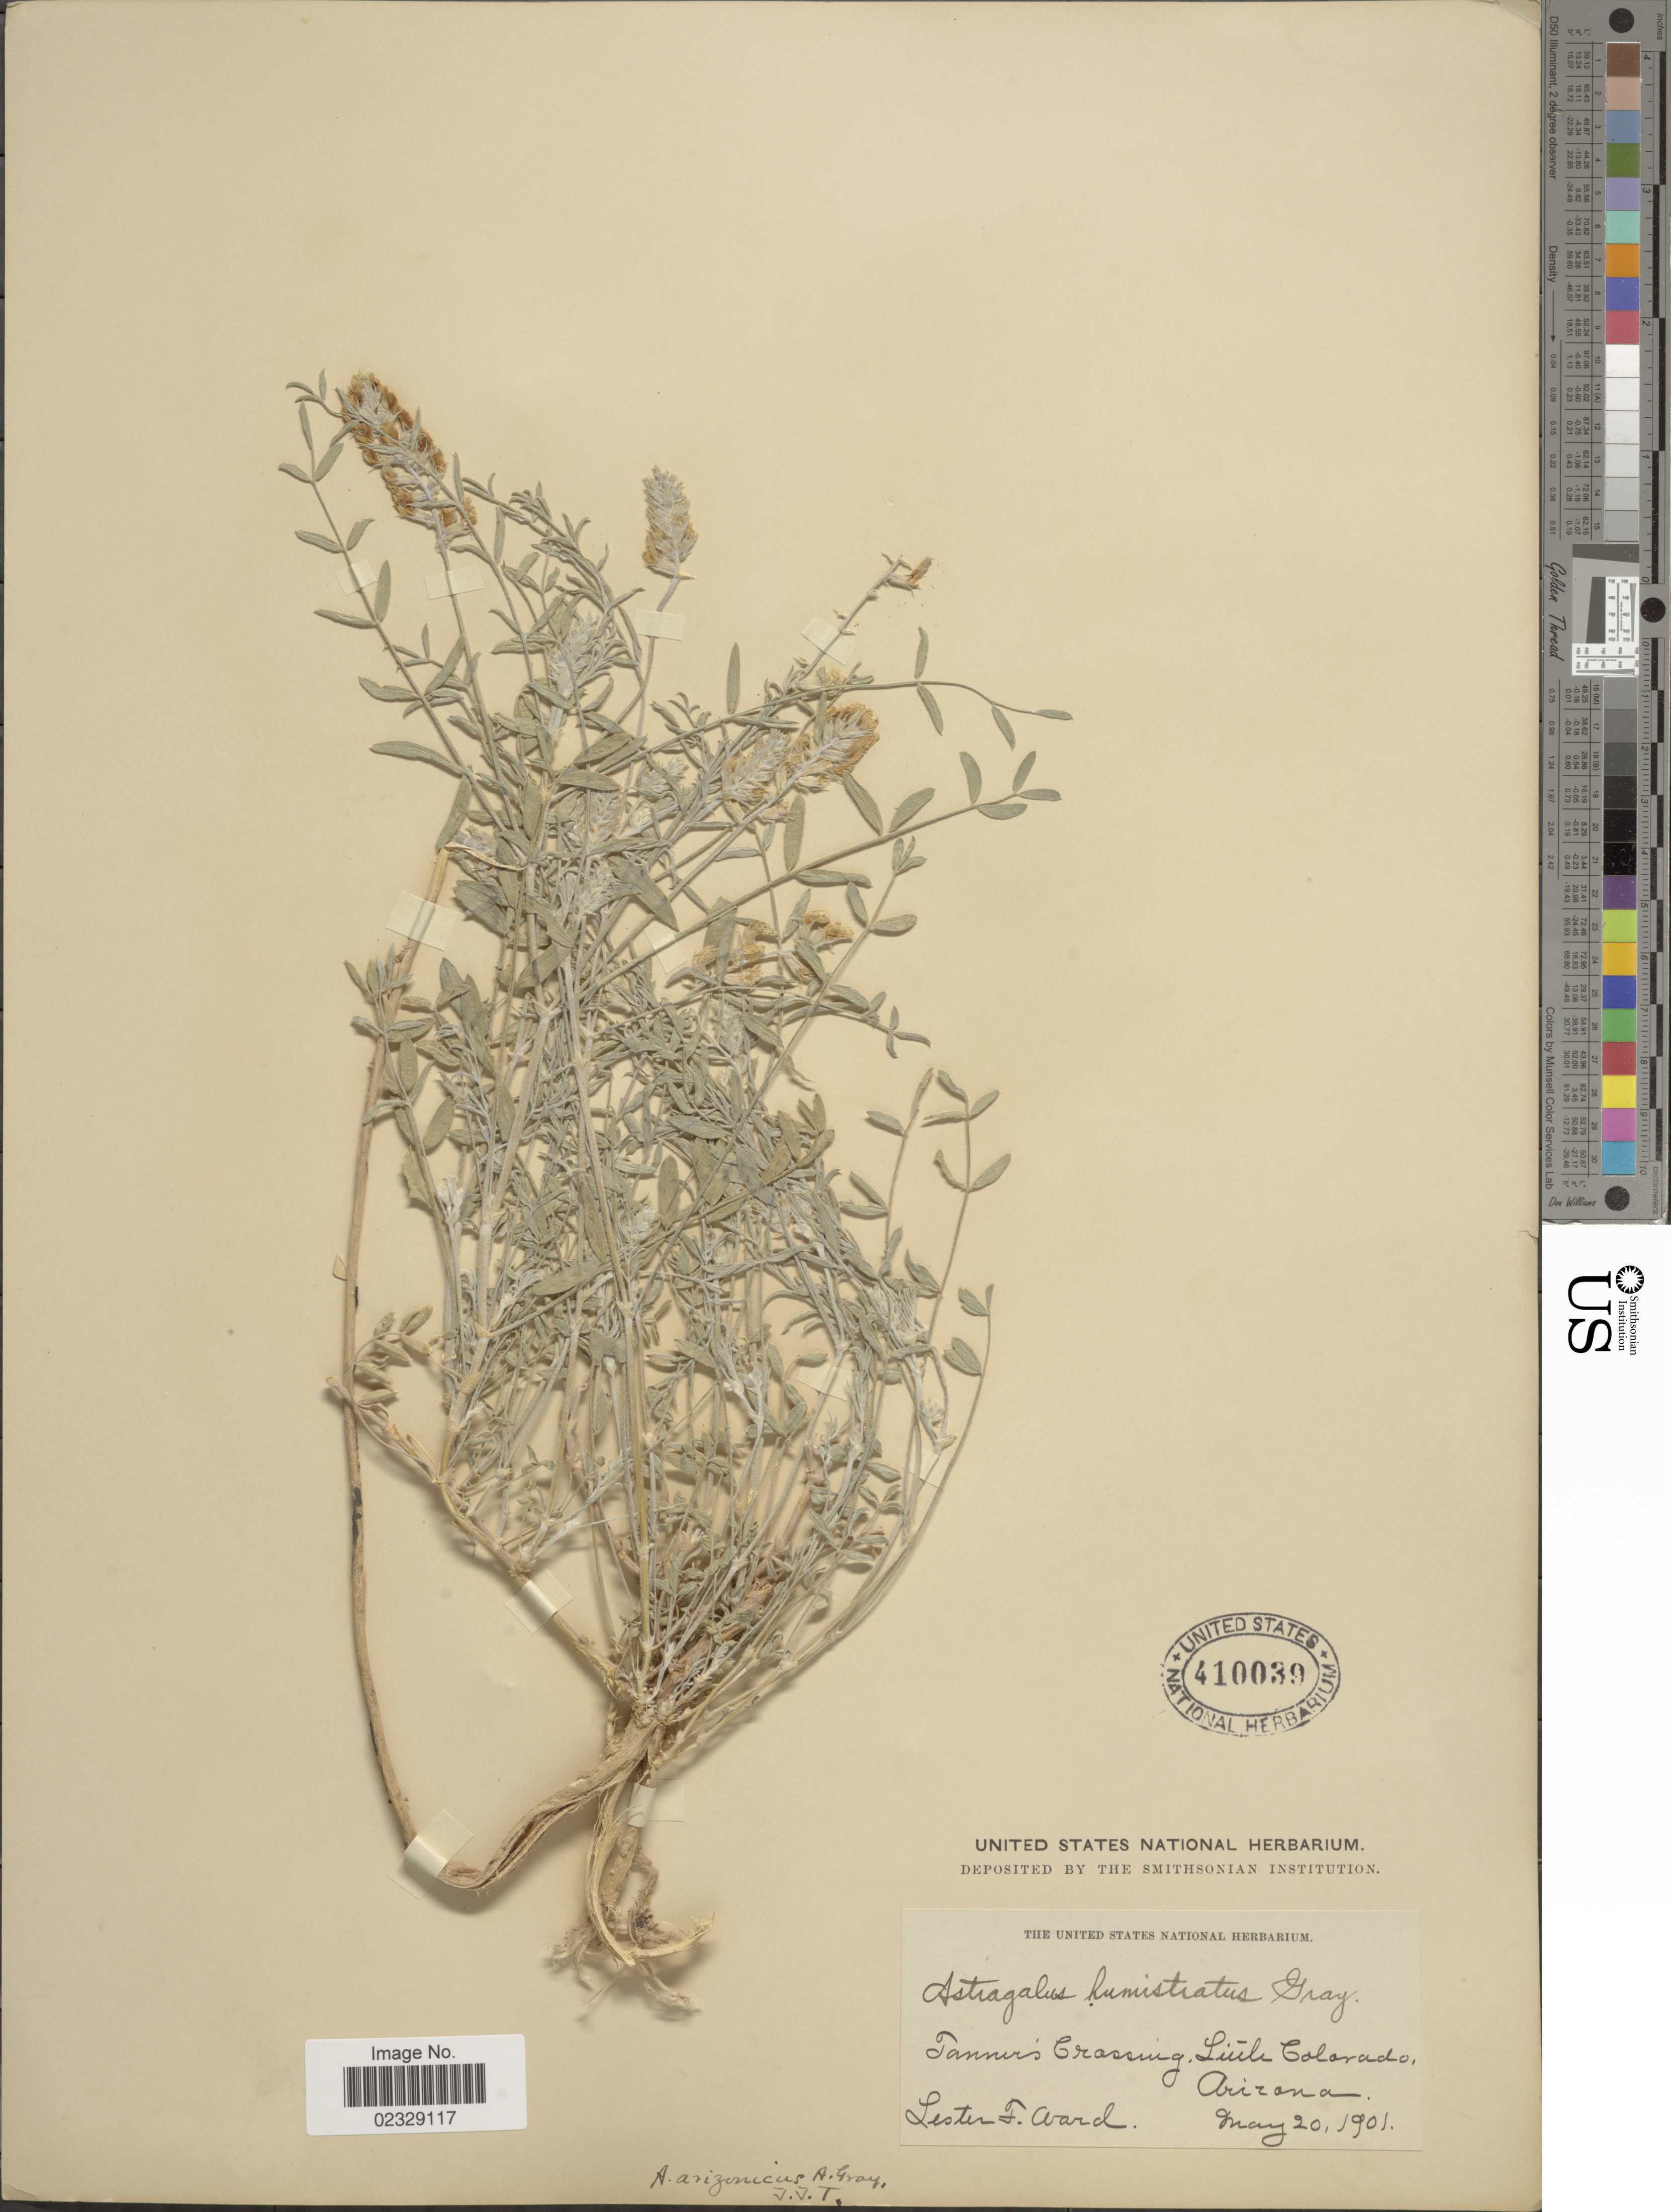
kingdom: Plantae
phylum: Tracheophyta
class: Magnoliopsida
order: Fabales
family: Fabaceae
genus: Astragalus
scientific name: Astragalus arizonicus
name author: A. Gray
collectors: L. F. Ward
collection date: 1901-05-20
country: United States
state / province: Arizona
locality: Tanner's Crossing, Little Colorado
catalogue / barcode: US 410039